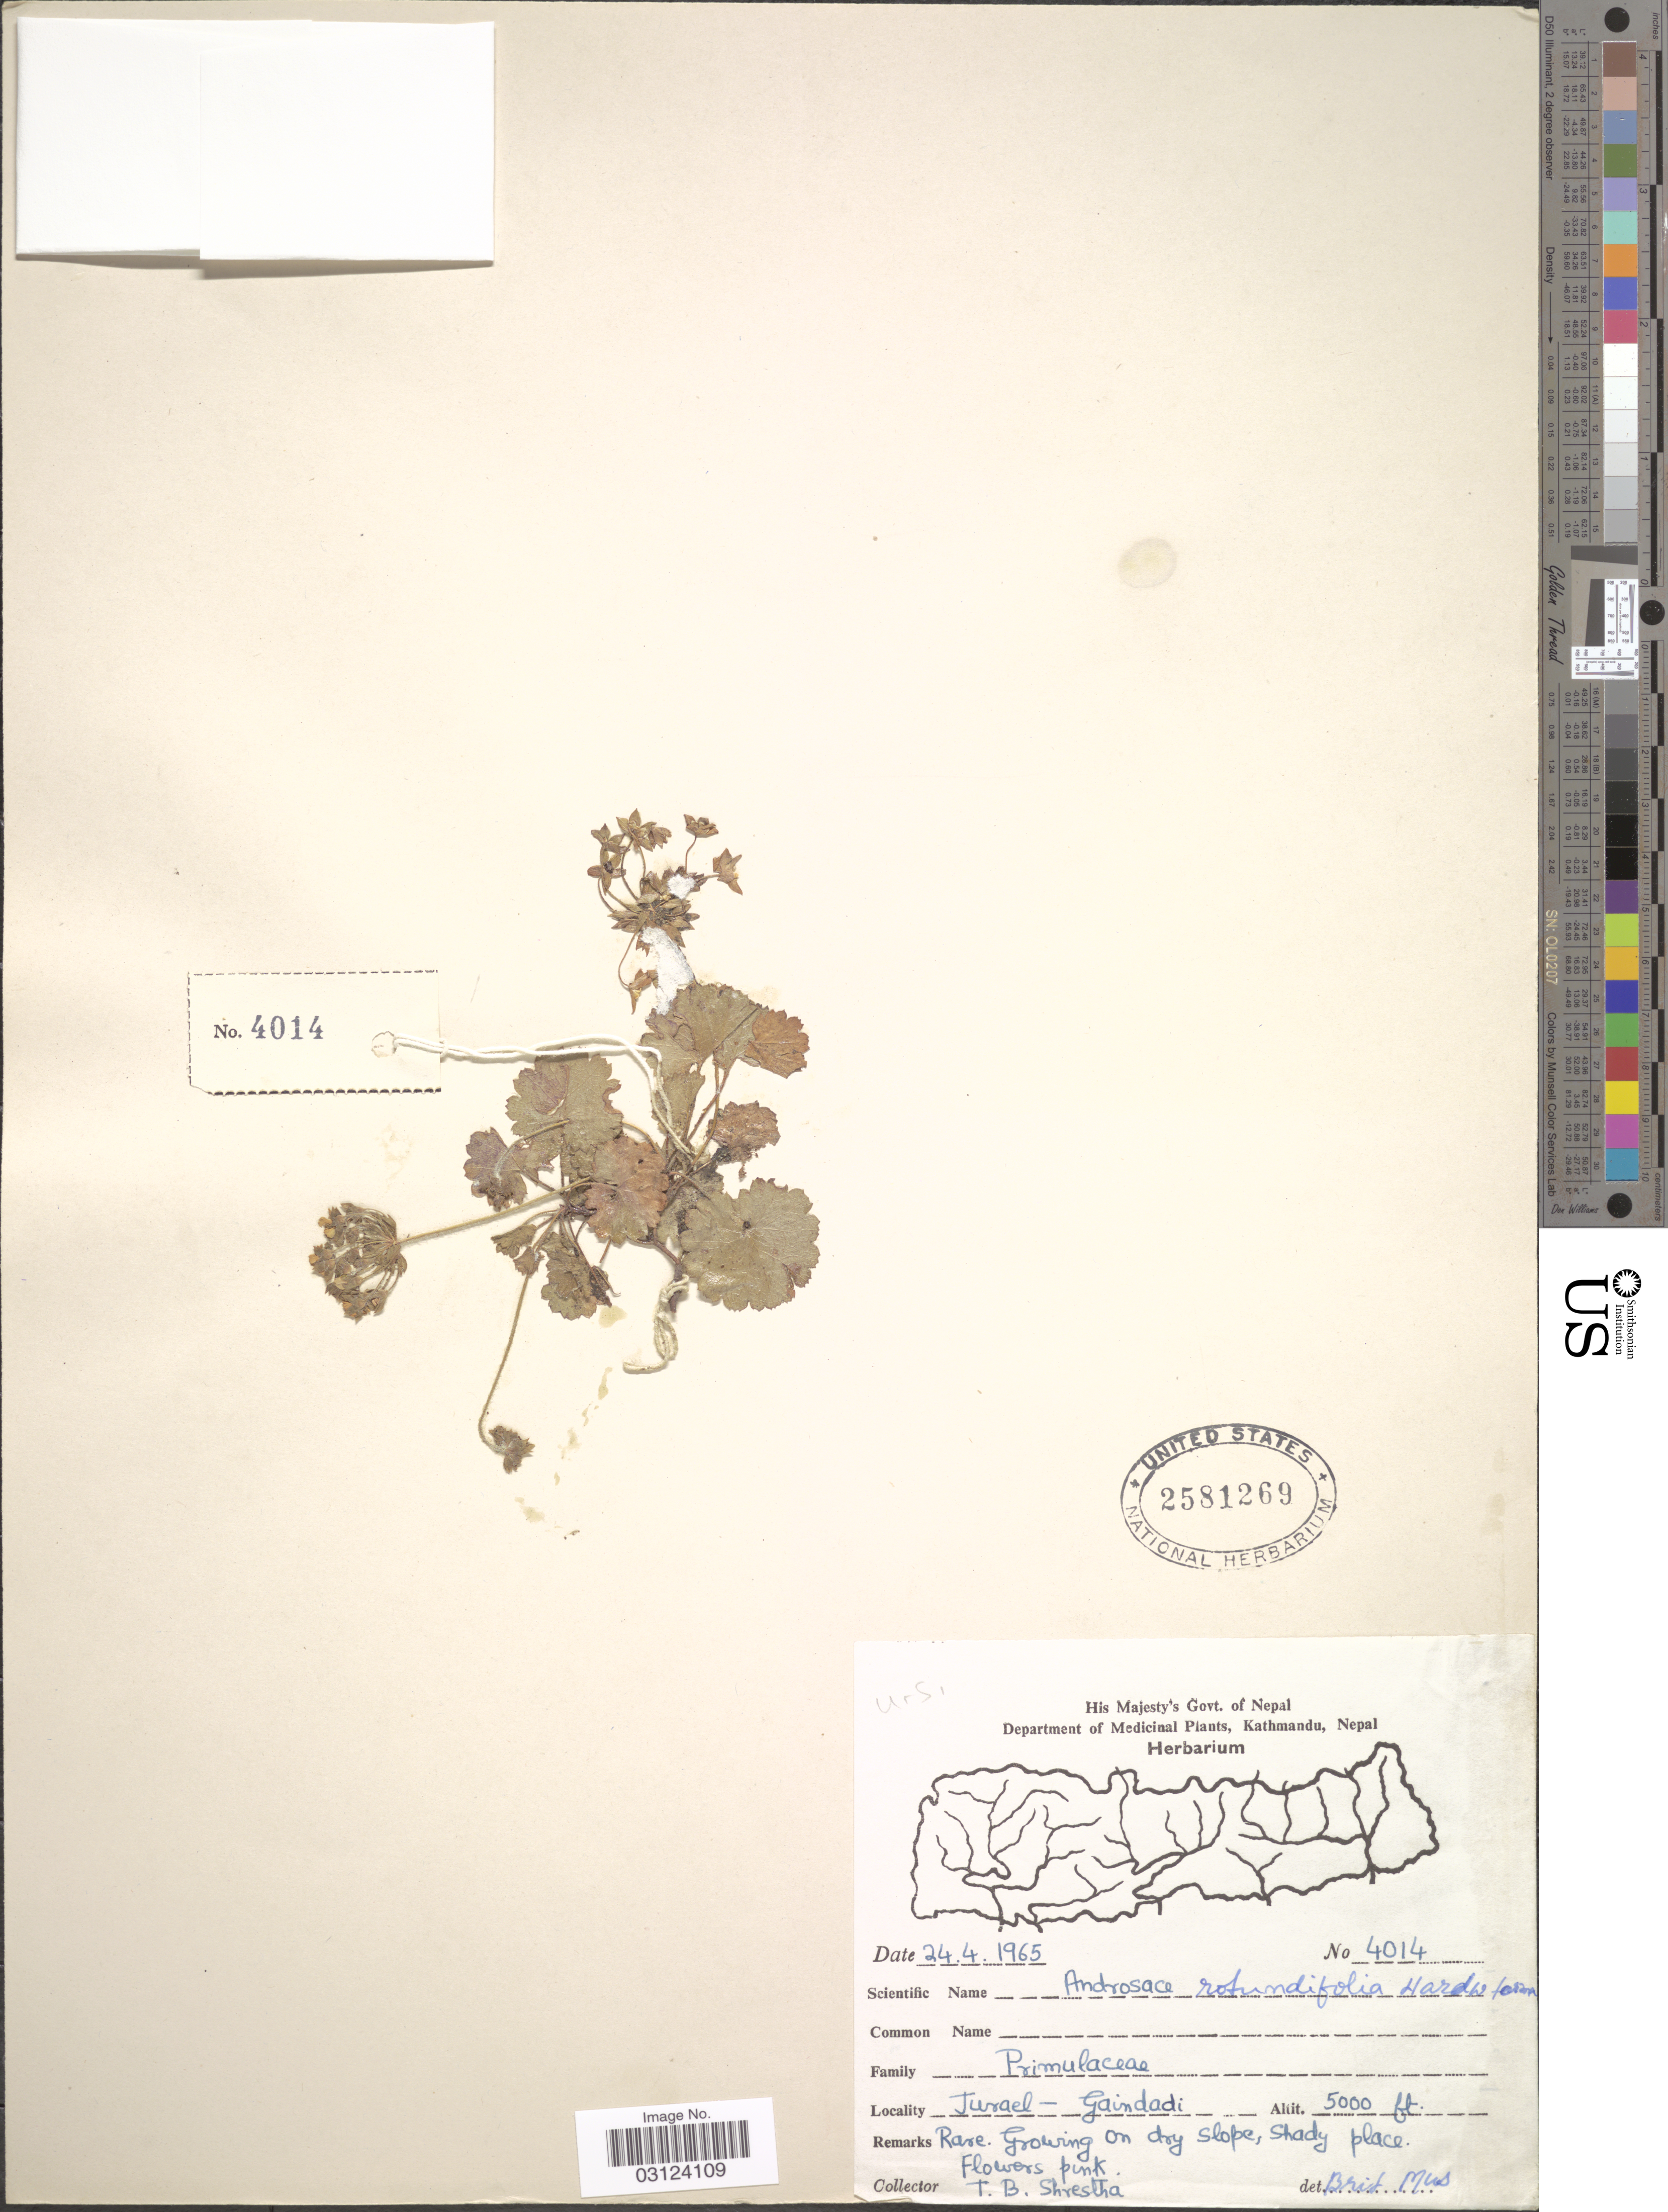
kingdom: Plantae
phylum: Tracheophyta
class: Magnoliopsida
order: Ericales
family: Primulaceae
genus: Androsace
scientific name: Androsace rotundifolia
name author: Hardw.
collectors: T. B. Shrestha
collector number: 4014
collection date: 1965-04-24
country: Nepal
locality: Jurael, Gaindadi.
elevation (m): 1524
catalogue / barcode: US 2581269